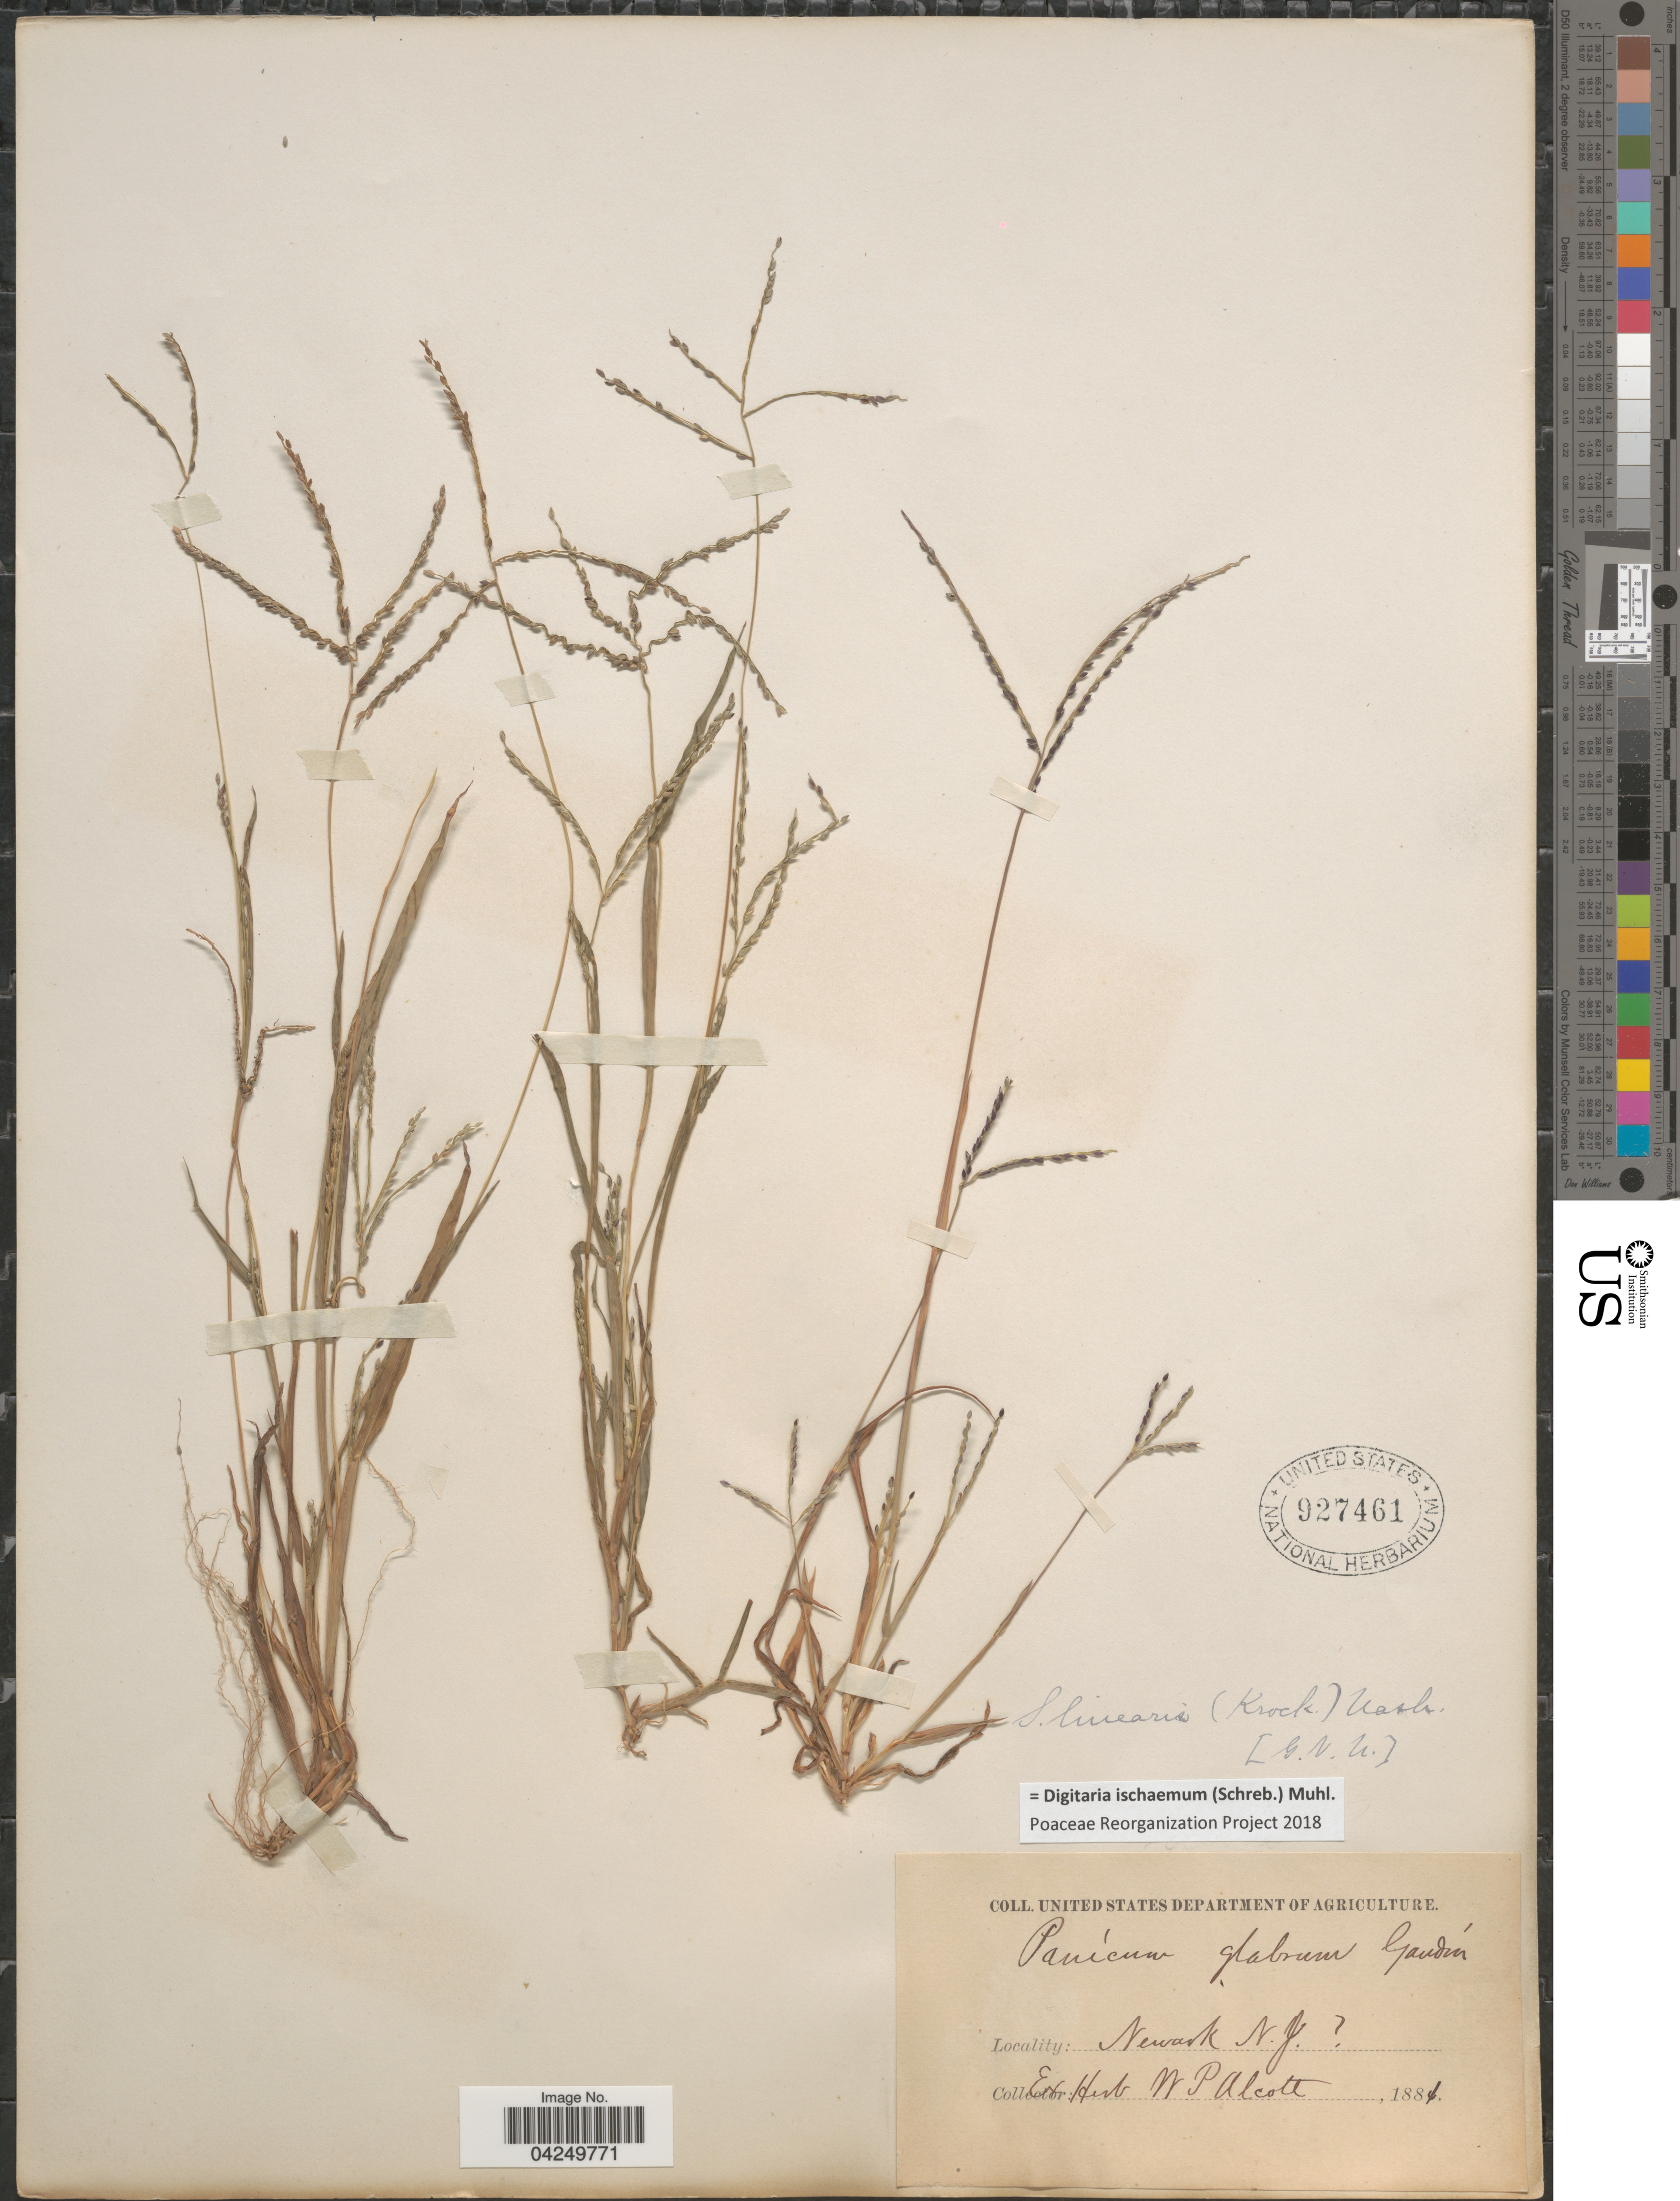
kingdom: Plantae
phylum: Tracheophyta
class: Liliopsida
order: Poales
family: Poaceae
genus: Digitaria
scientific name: Digitaria ischaemum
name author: (Schreber) Schreber ex Muhl.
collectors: Ex herb. W. P. Alcott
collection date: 1881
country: United States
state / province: New Jersey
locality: Newark.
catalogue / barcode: US 927461